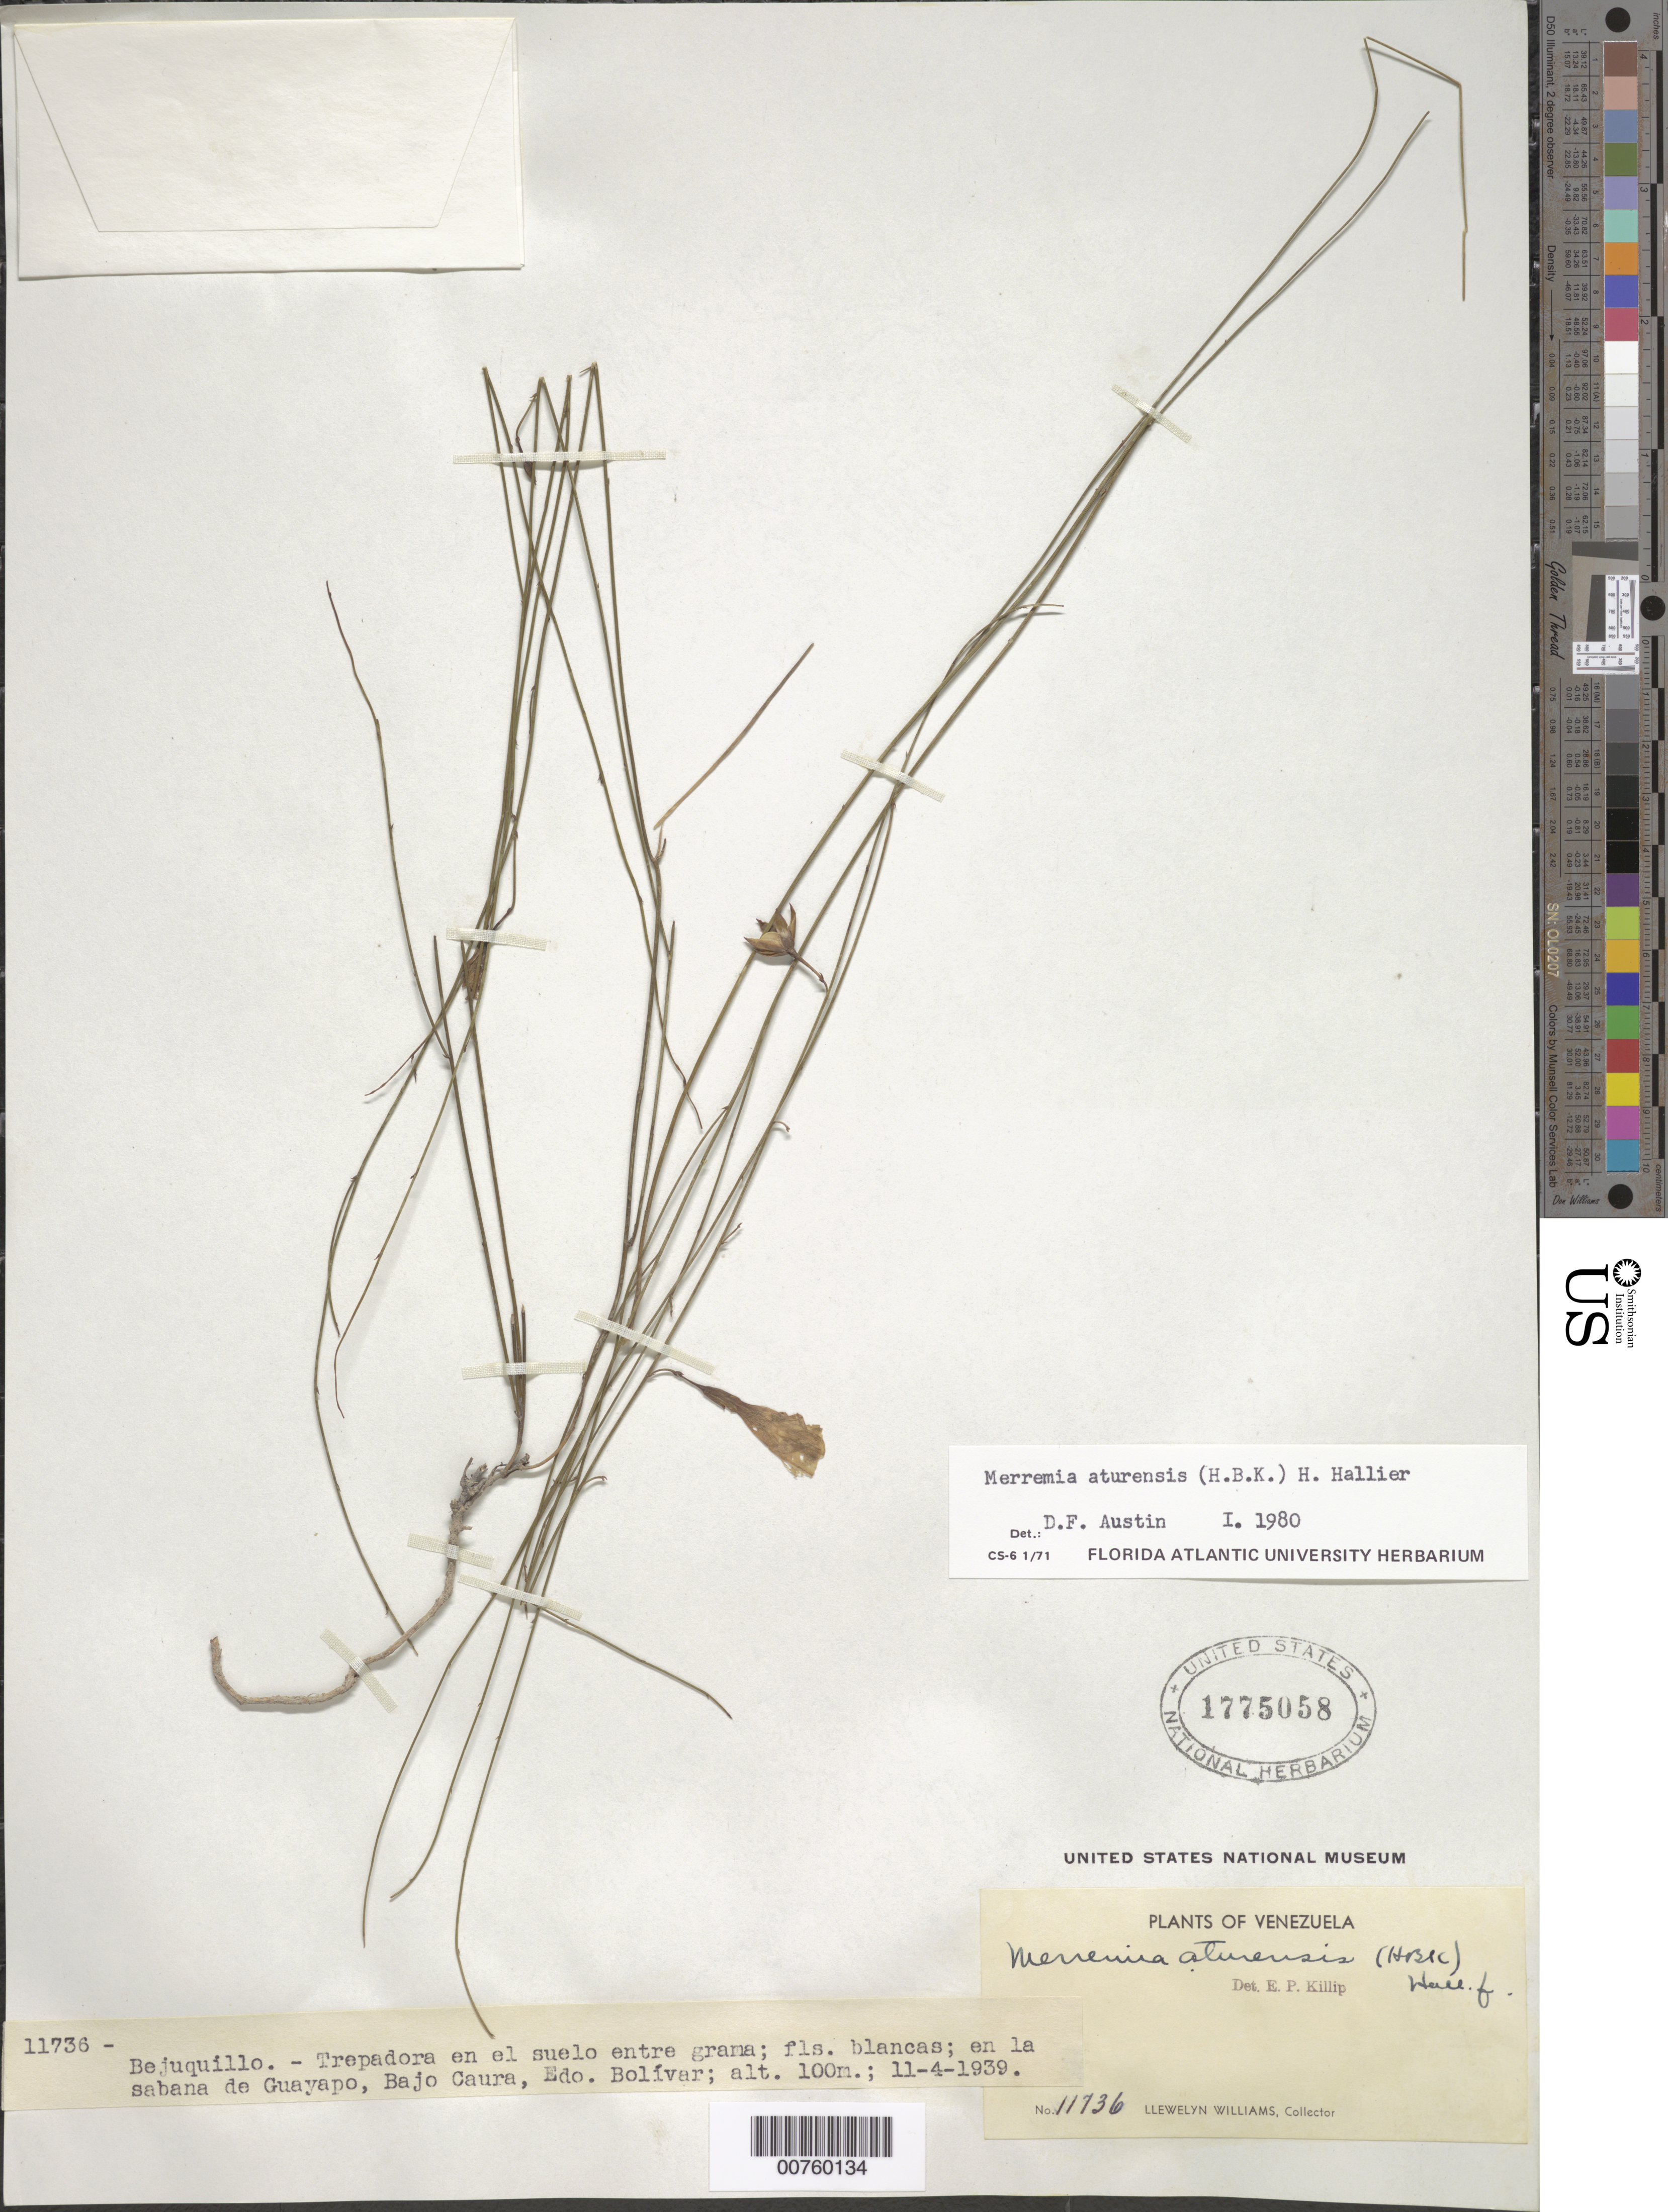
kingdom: Plantae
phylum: Tracheophyta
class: Magnoliopsida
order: Solanales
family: Convolvulaceae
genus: Distimake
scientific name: Distimake aturensis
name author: (Kunth) A. R. Simões & Staples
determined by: Strong, Mark T., (BOT), Smithsonian Institution - National Museum of Natural History (UNITED STATES)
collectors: Ll. Williams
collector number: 11736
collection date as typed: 11-Apr-39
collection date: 1939-04-11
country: Venezuela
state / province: Bolívar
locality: Guayapo, Bajo Caura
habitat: Savanna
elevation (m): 100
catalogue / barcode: US 1775058